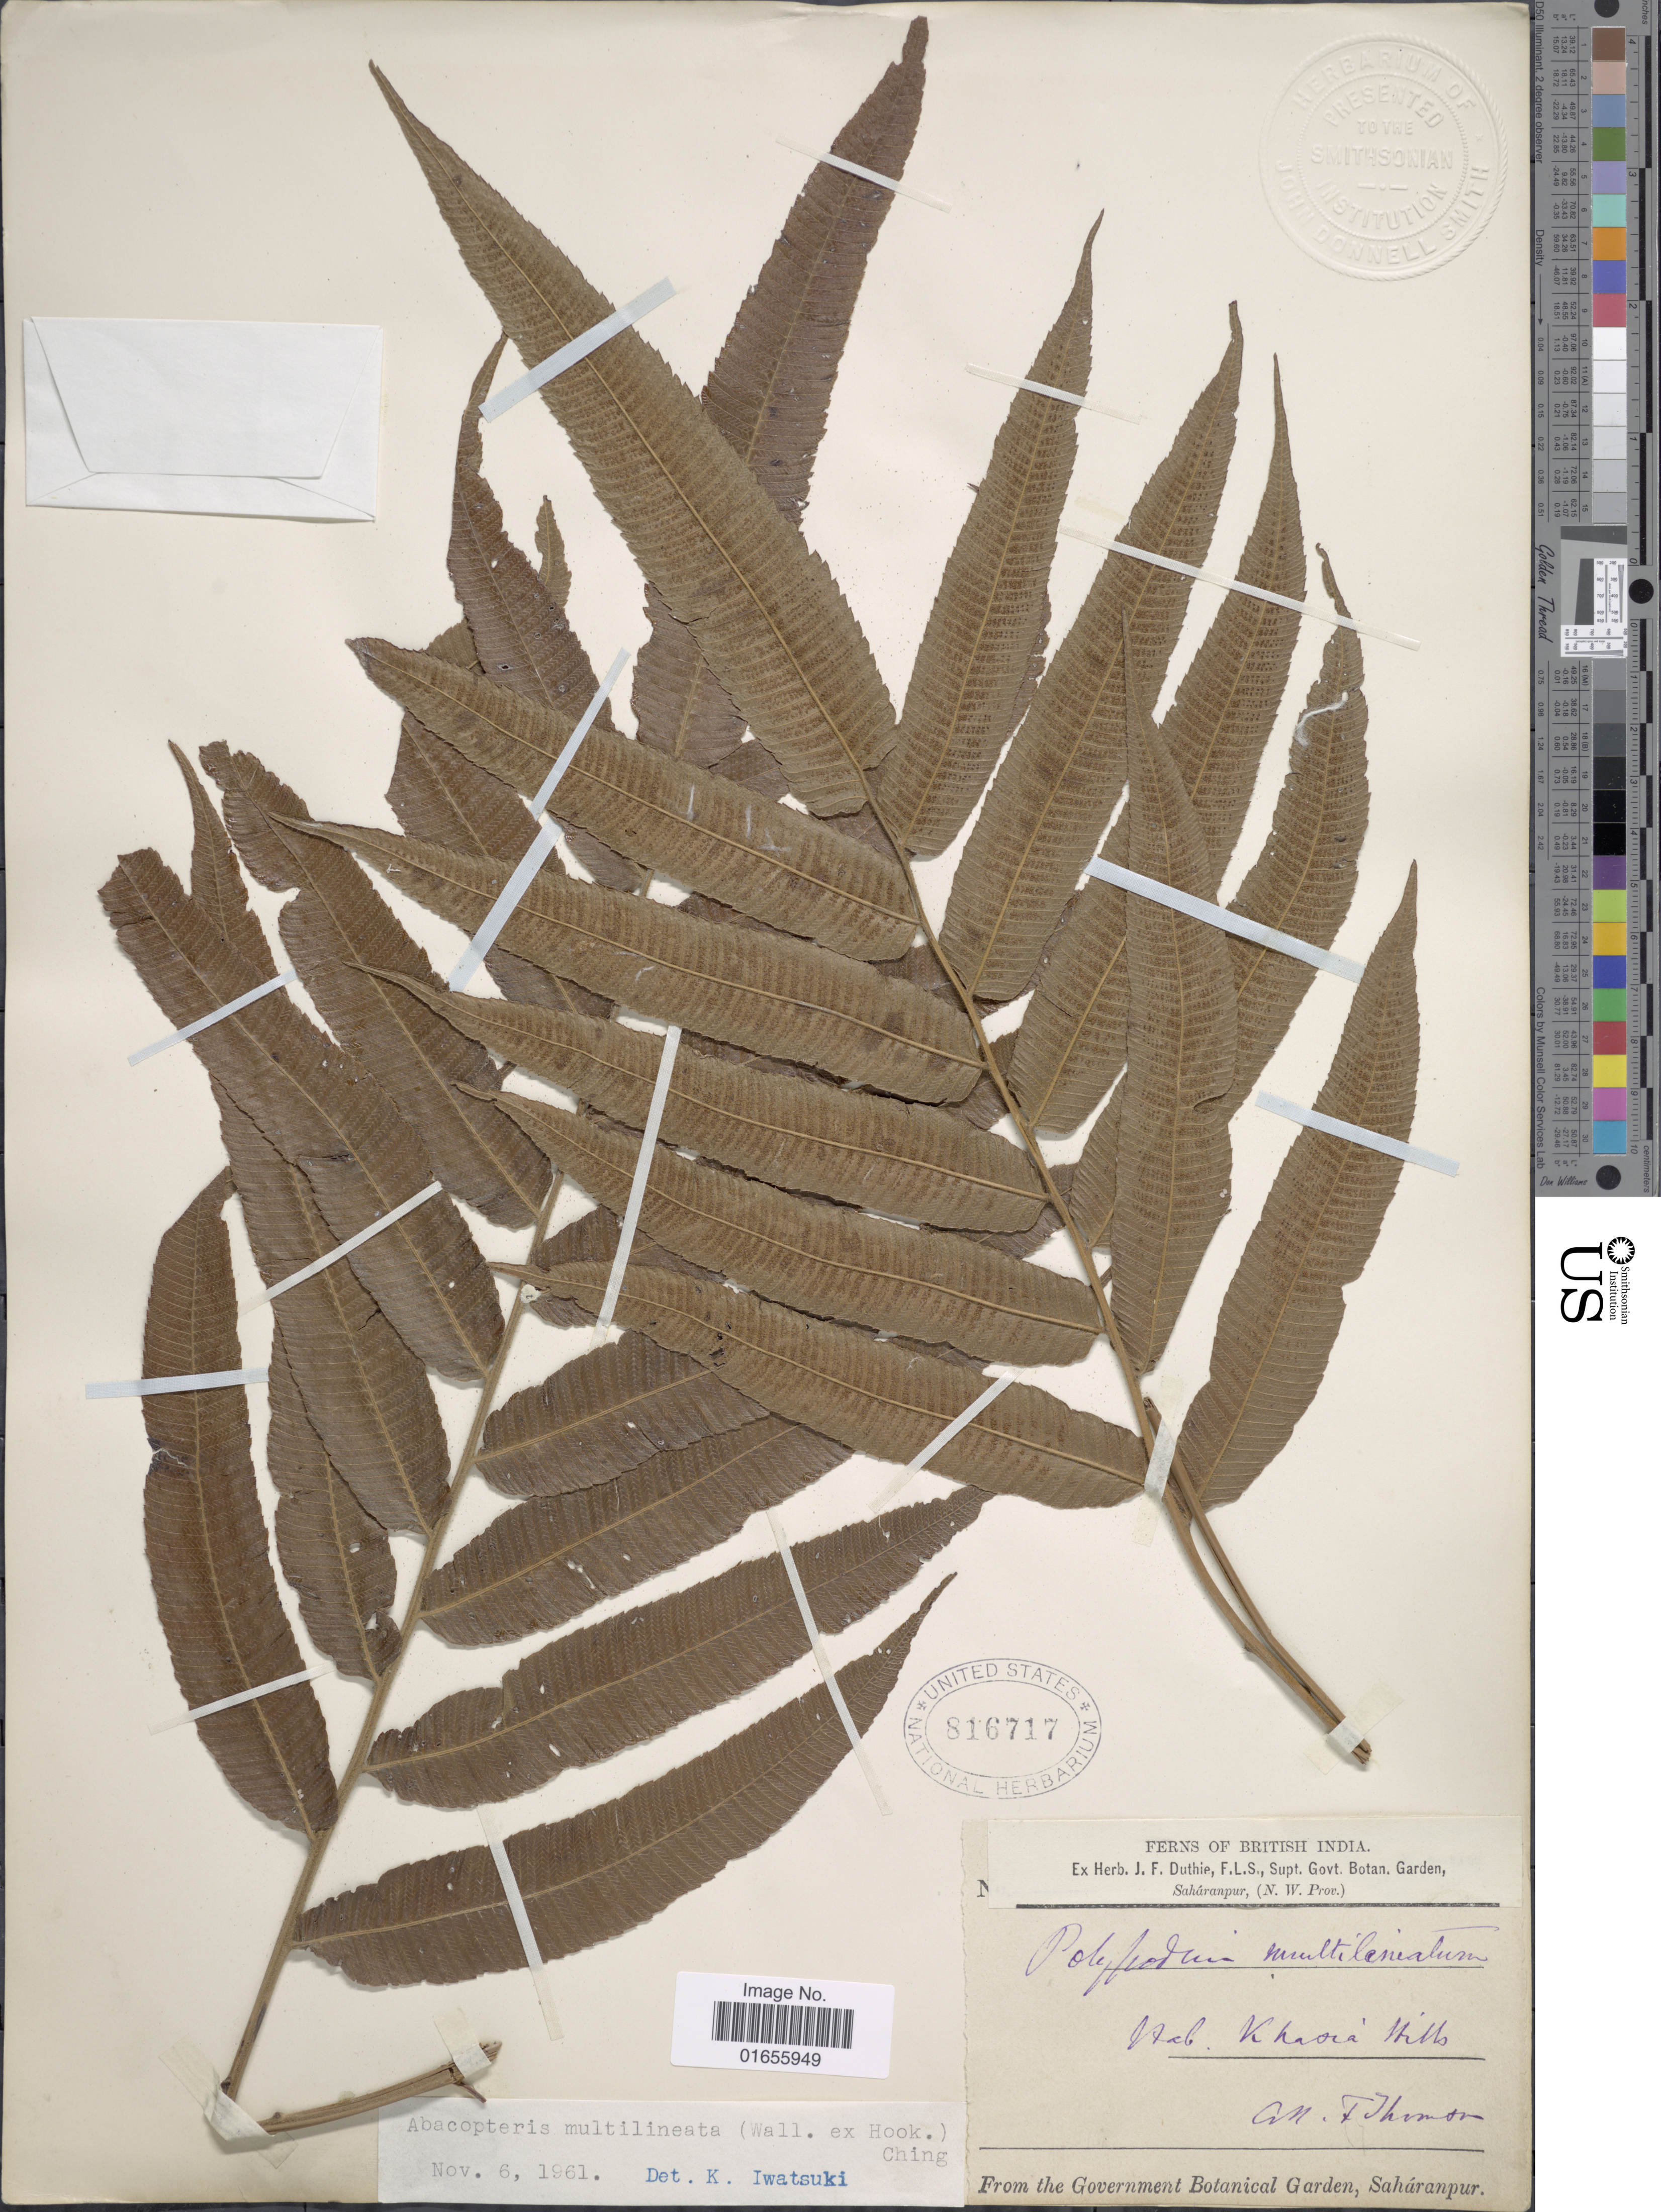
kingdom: Plantae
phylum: Tracheophyta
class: Polypodiopsida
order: Polypodiales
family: Thelypteridaceae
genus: Pronephrium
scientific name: Pronephrium nudatum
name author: (Roxb.) Holttum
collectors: T. Thomson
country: India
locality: British India, Khasia Hills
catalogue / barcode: US 816717